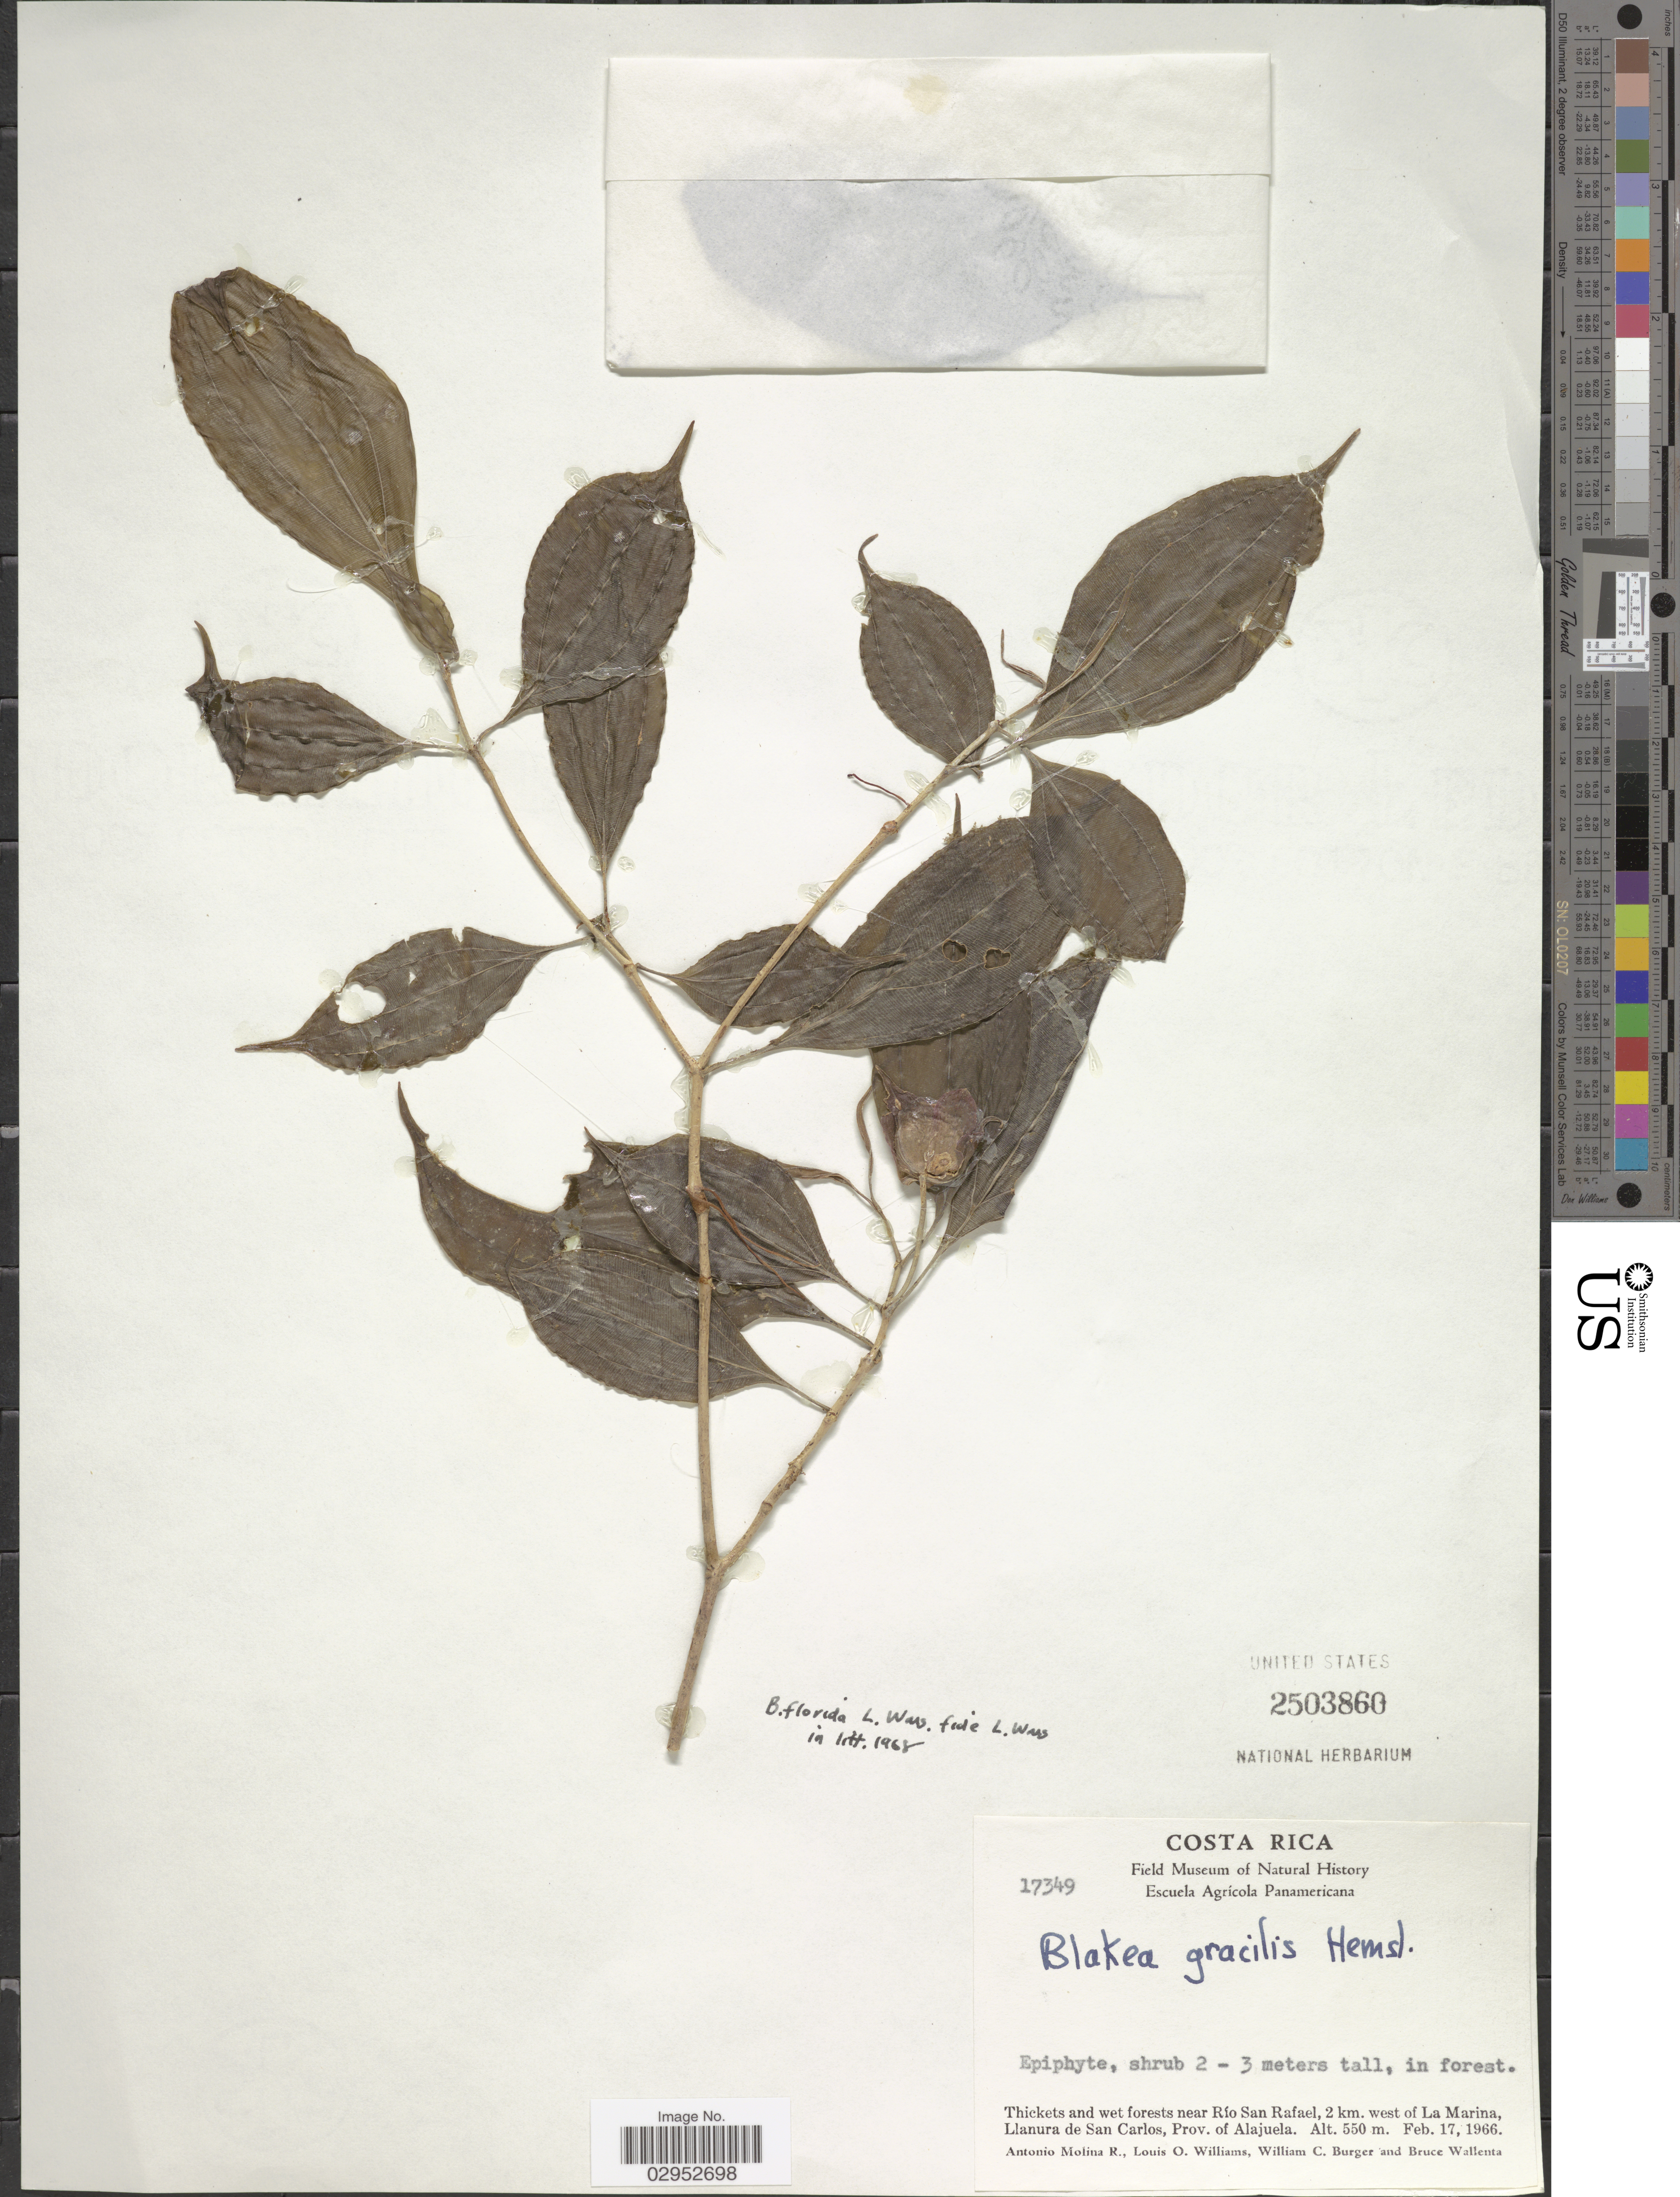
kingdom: Plantae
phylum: Tracheophyta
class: Magnoliopsida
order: Myrtales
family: Melastomataceae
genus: Blakea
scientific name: Blakea florida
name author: L.O. Williams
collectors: A. Molina R., L. O. Williams, W. Burger & B. Wallenta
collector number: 17349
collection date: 1966-02-17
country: Costa Rica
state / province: Alajuela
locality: Thickets and wet forests near Río San Rafael, 2 km. west of La Marina, Llanura de San Carlos, Prov. of Alajuela.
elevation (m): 550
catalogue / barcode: US 2503860